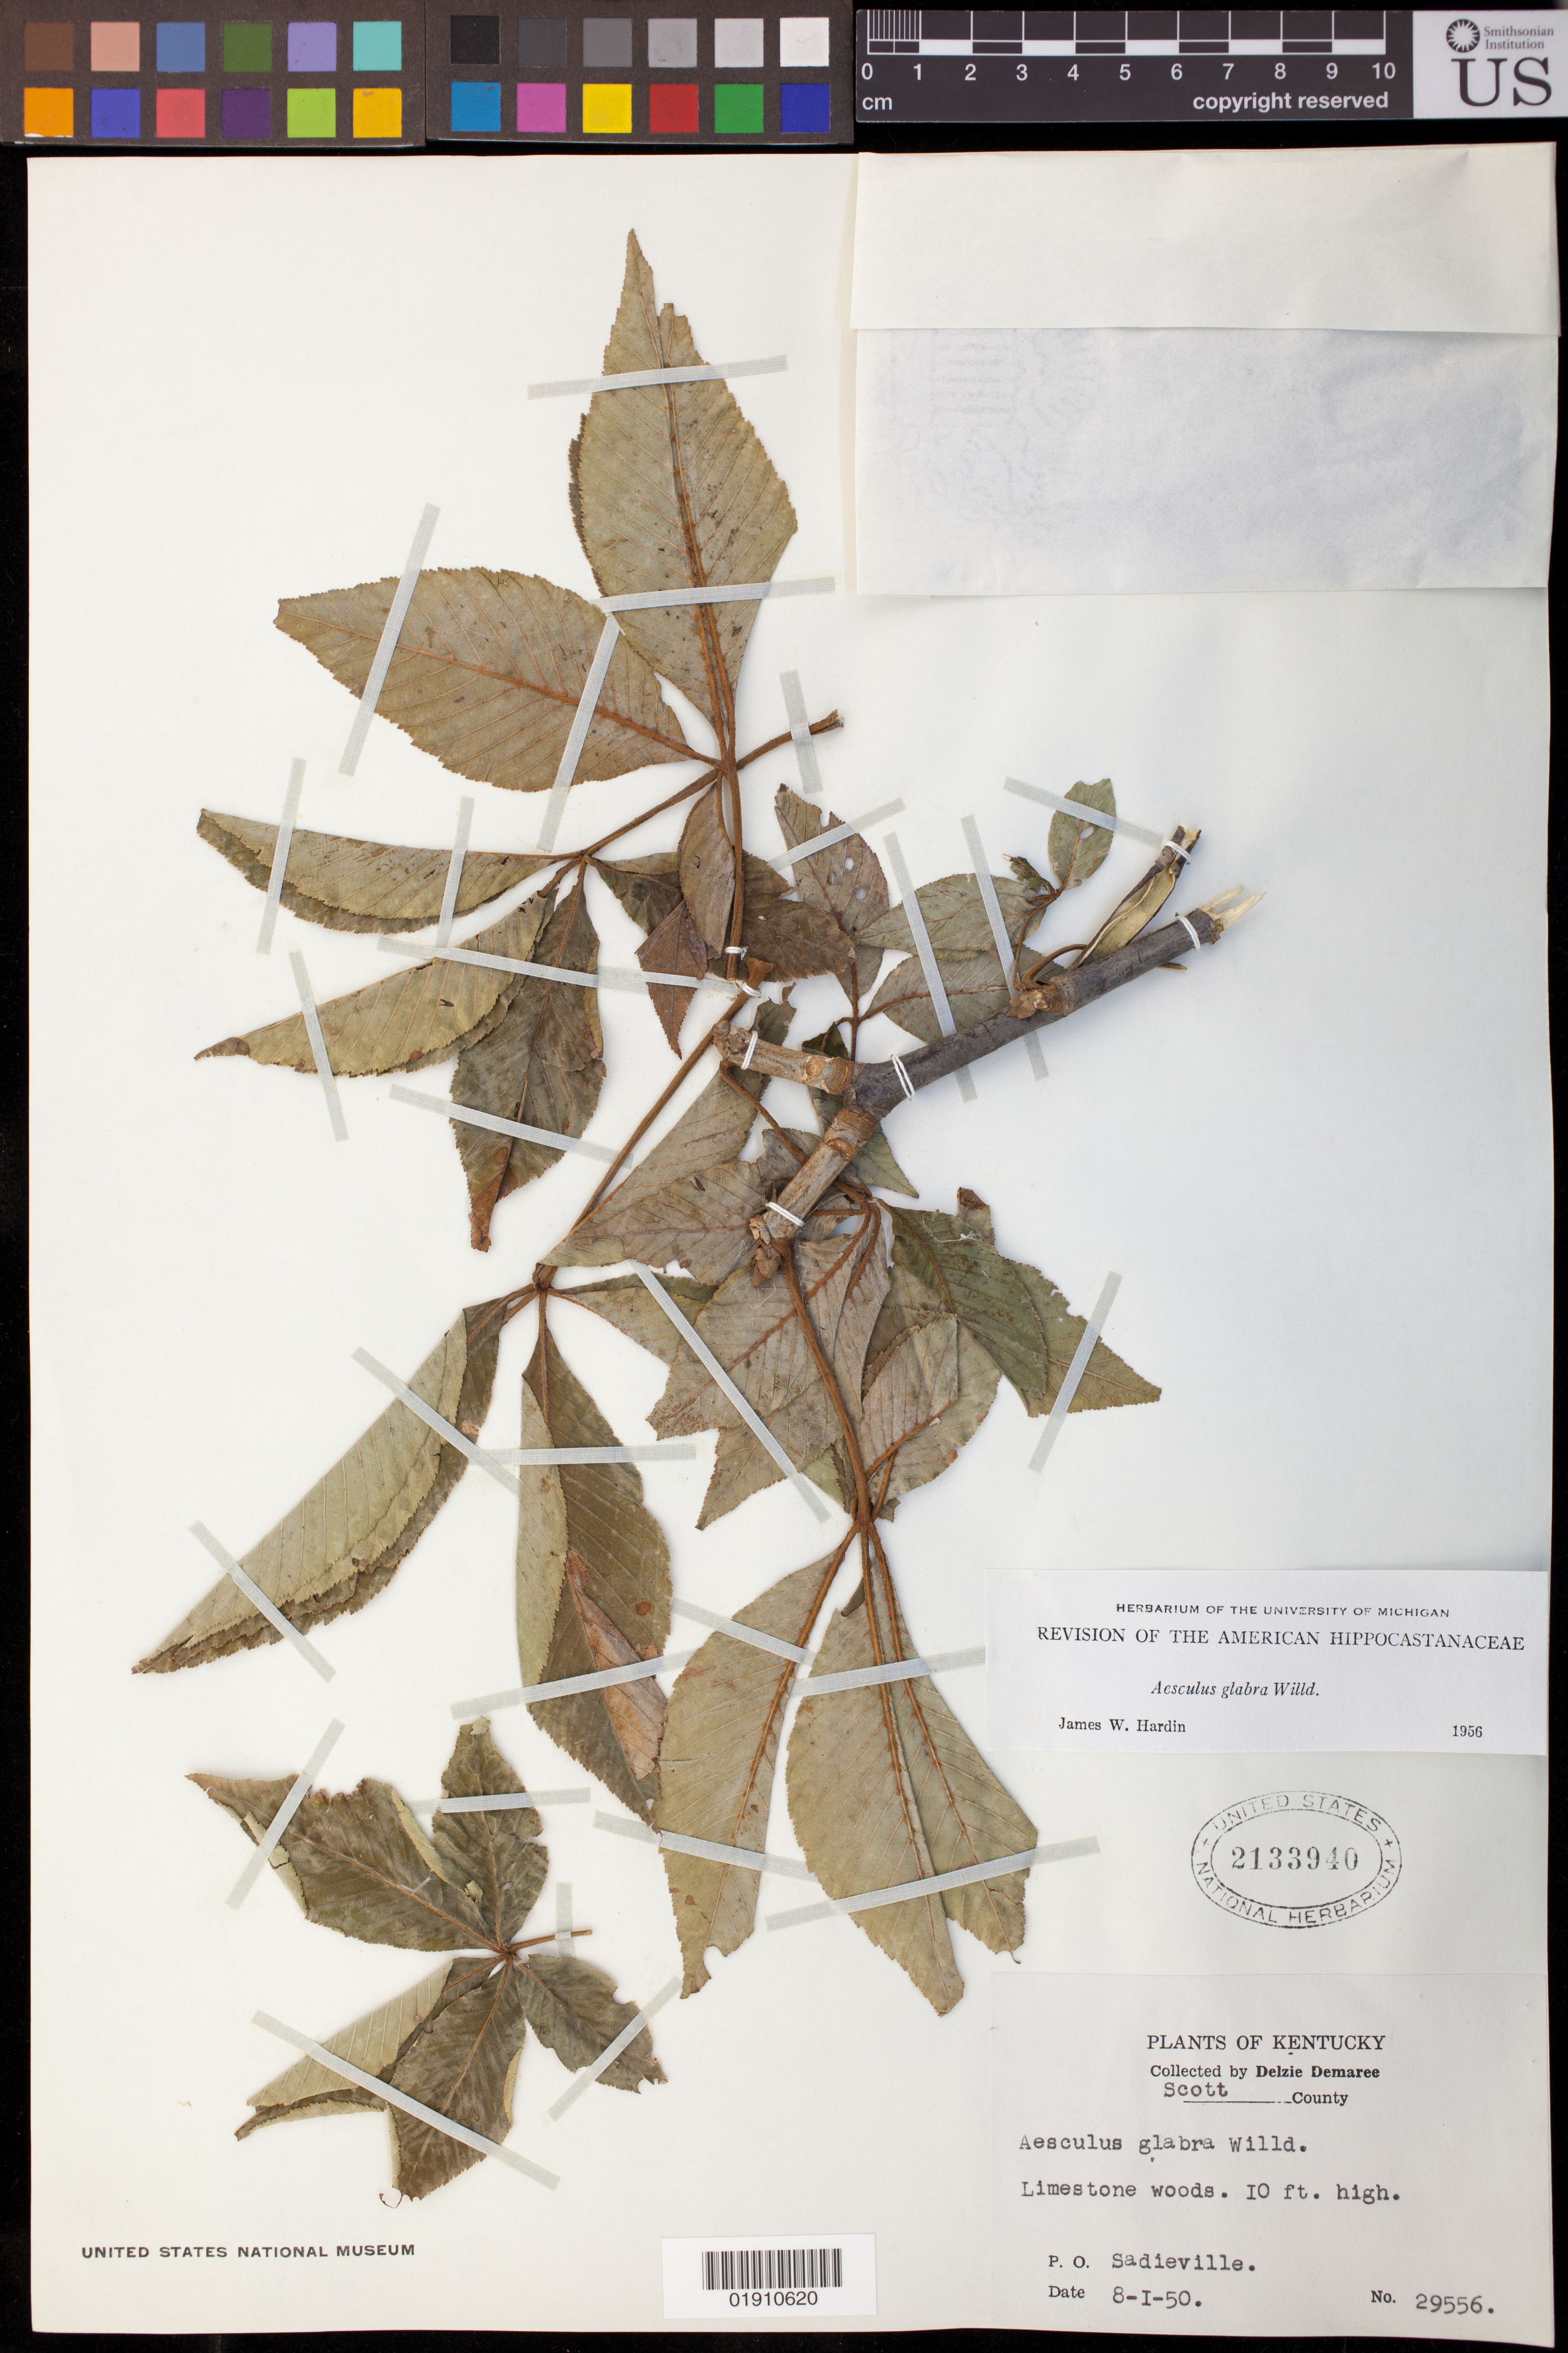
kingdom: Plantae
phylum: Tracheophyta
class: Magnoliopsida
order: Sapindales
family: Sapindaceae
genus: Aesculus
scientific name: Aesculus glabra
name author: Willd.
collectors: D. Demaree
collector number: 29556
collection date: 1950-08-01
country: United States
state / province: Kentucky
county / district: Scott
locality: Sadieville.; Limestone woods, 10 ft. high.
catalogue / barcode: US 2133940